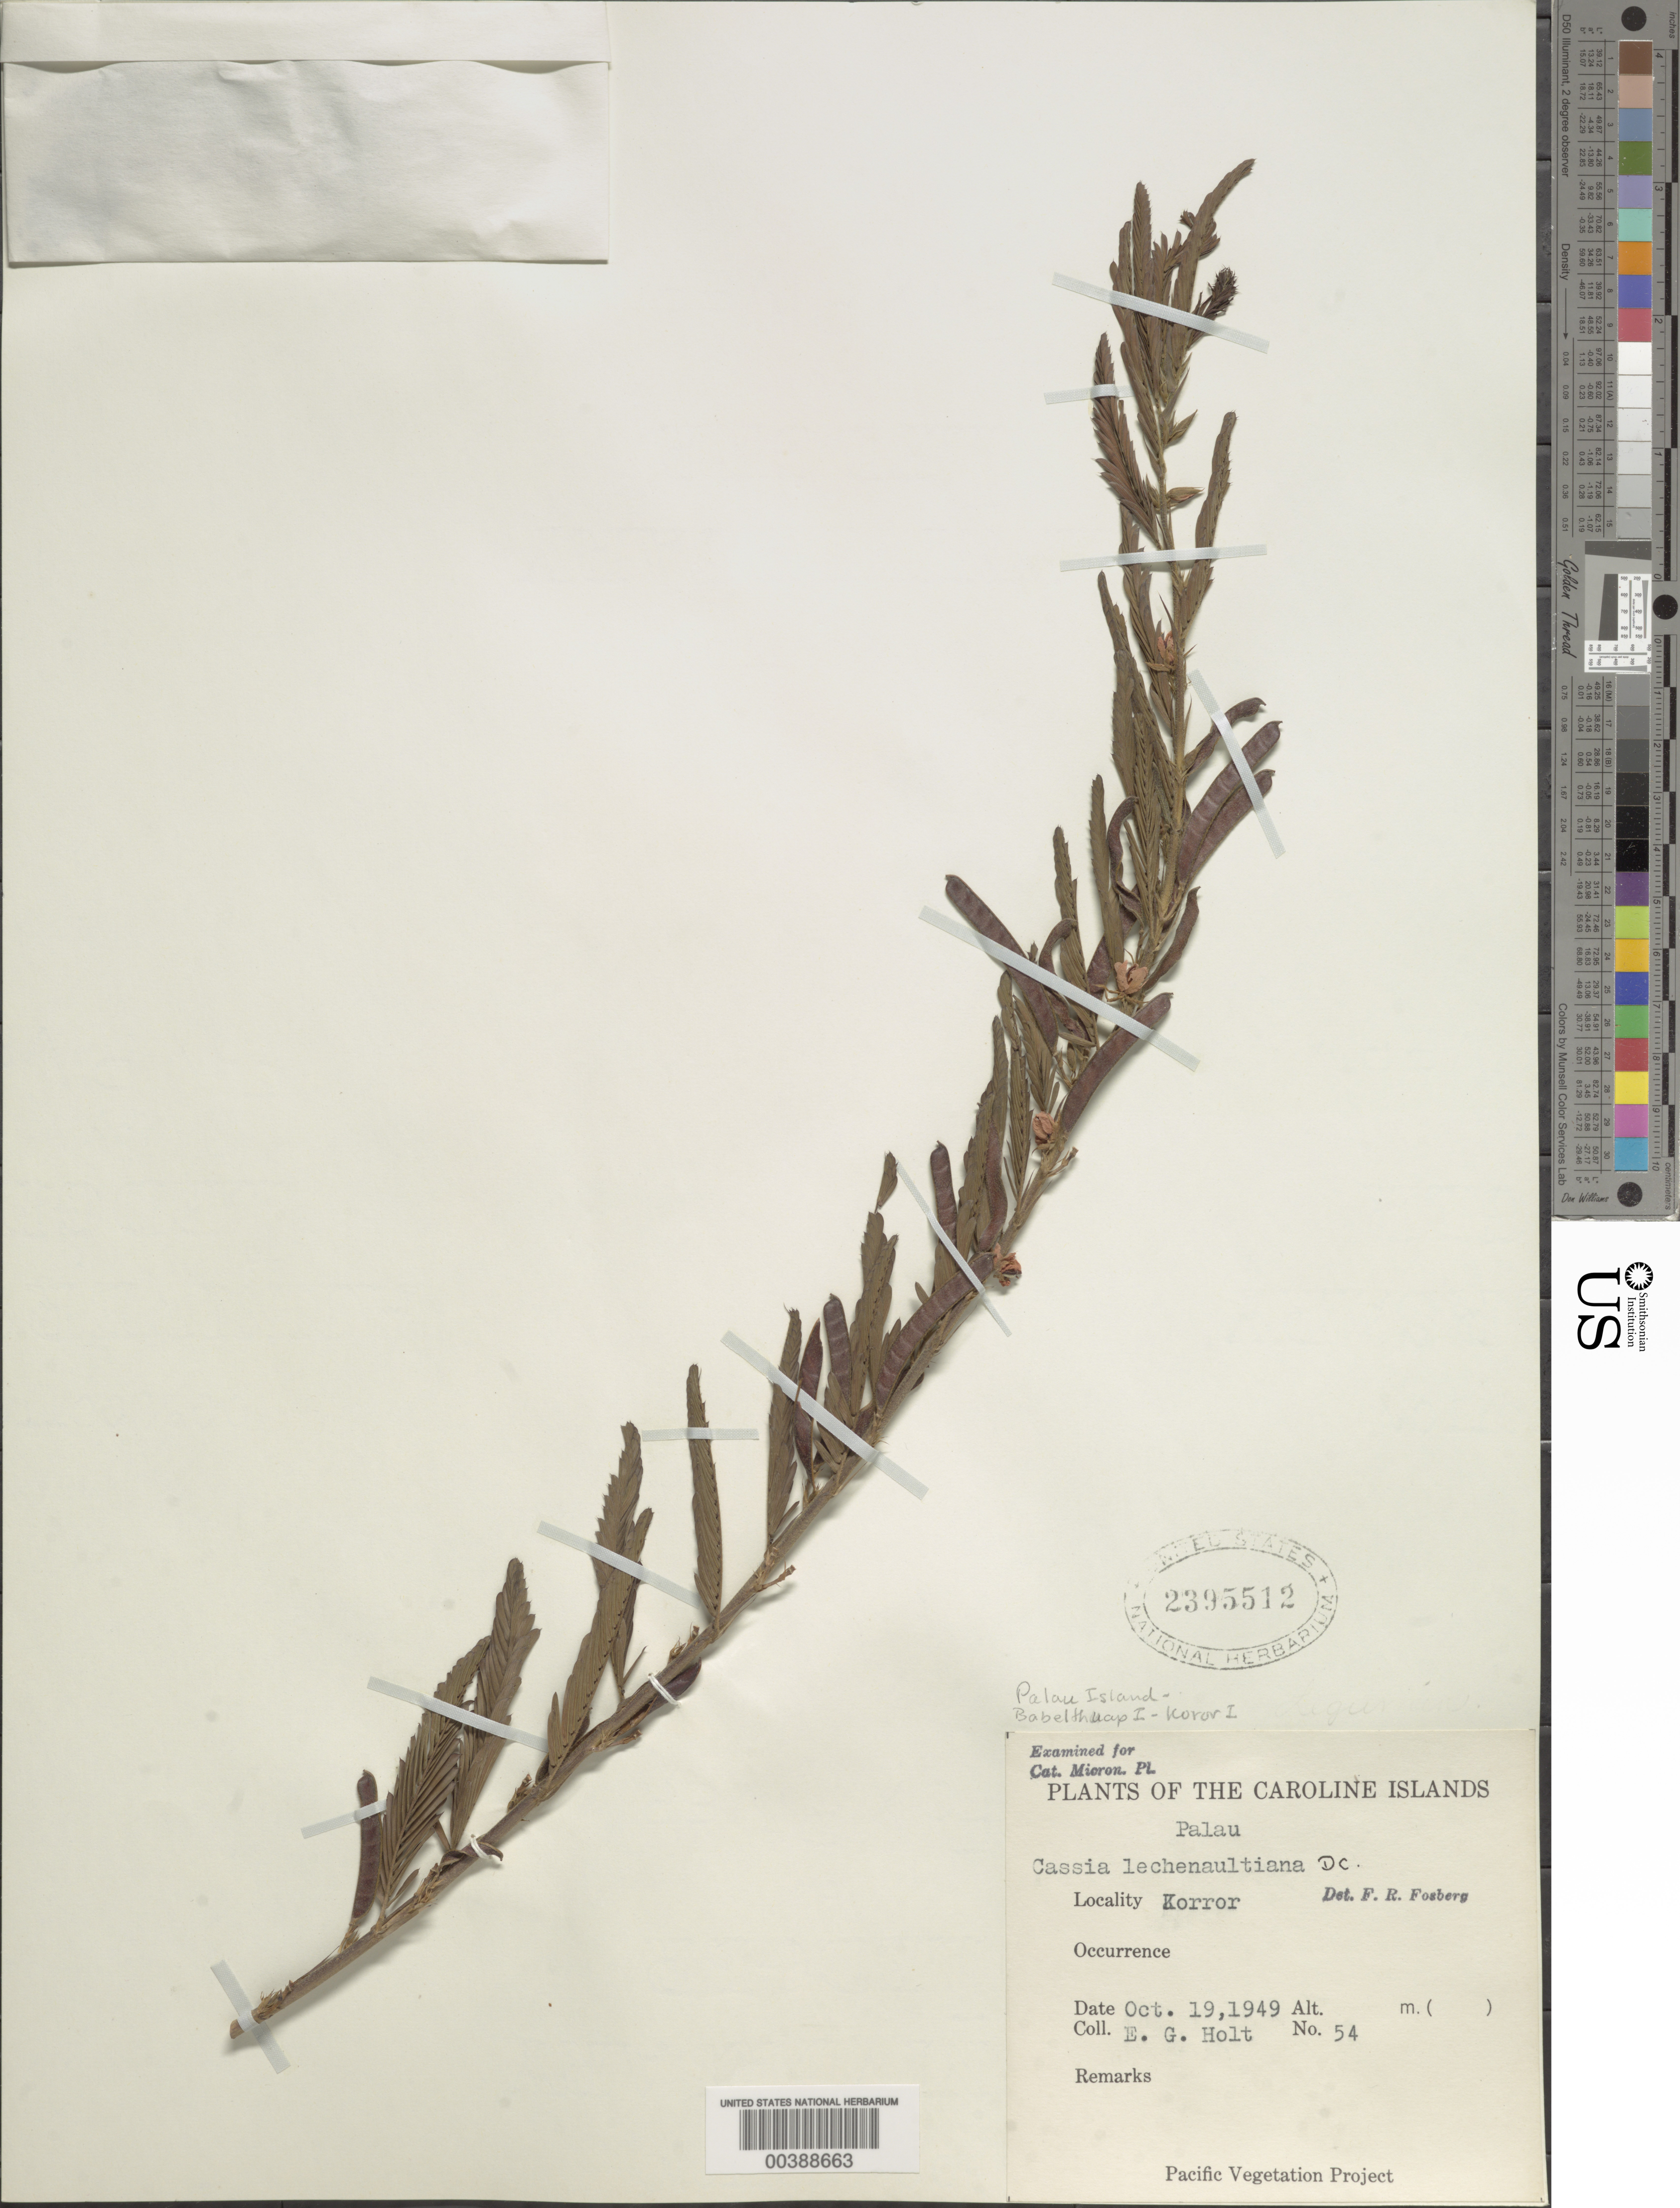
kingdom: Plantae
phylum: Tracheophyta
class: Magnoliopsida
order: Fabales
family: Fabaceae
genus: Chamaecrista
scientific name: Chamaecrista nictitans var. glabrata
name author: (Vogel) H.S. Irwin & Barneby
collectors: E. Holt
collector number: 54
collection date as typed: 19 Oct 1949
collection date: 1949-10-19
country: Palau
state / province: Koror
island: Oreor (Koror)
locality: Koror i. [island originally recorded as babelthuap i.]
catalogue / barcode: US 2395512